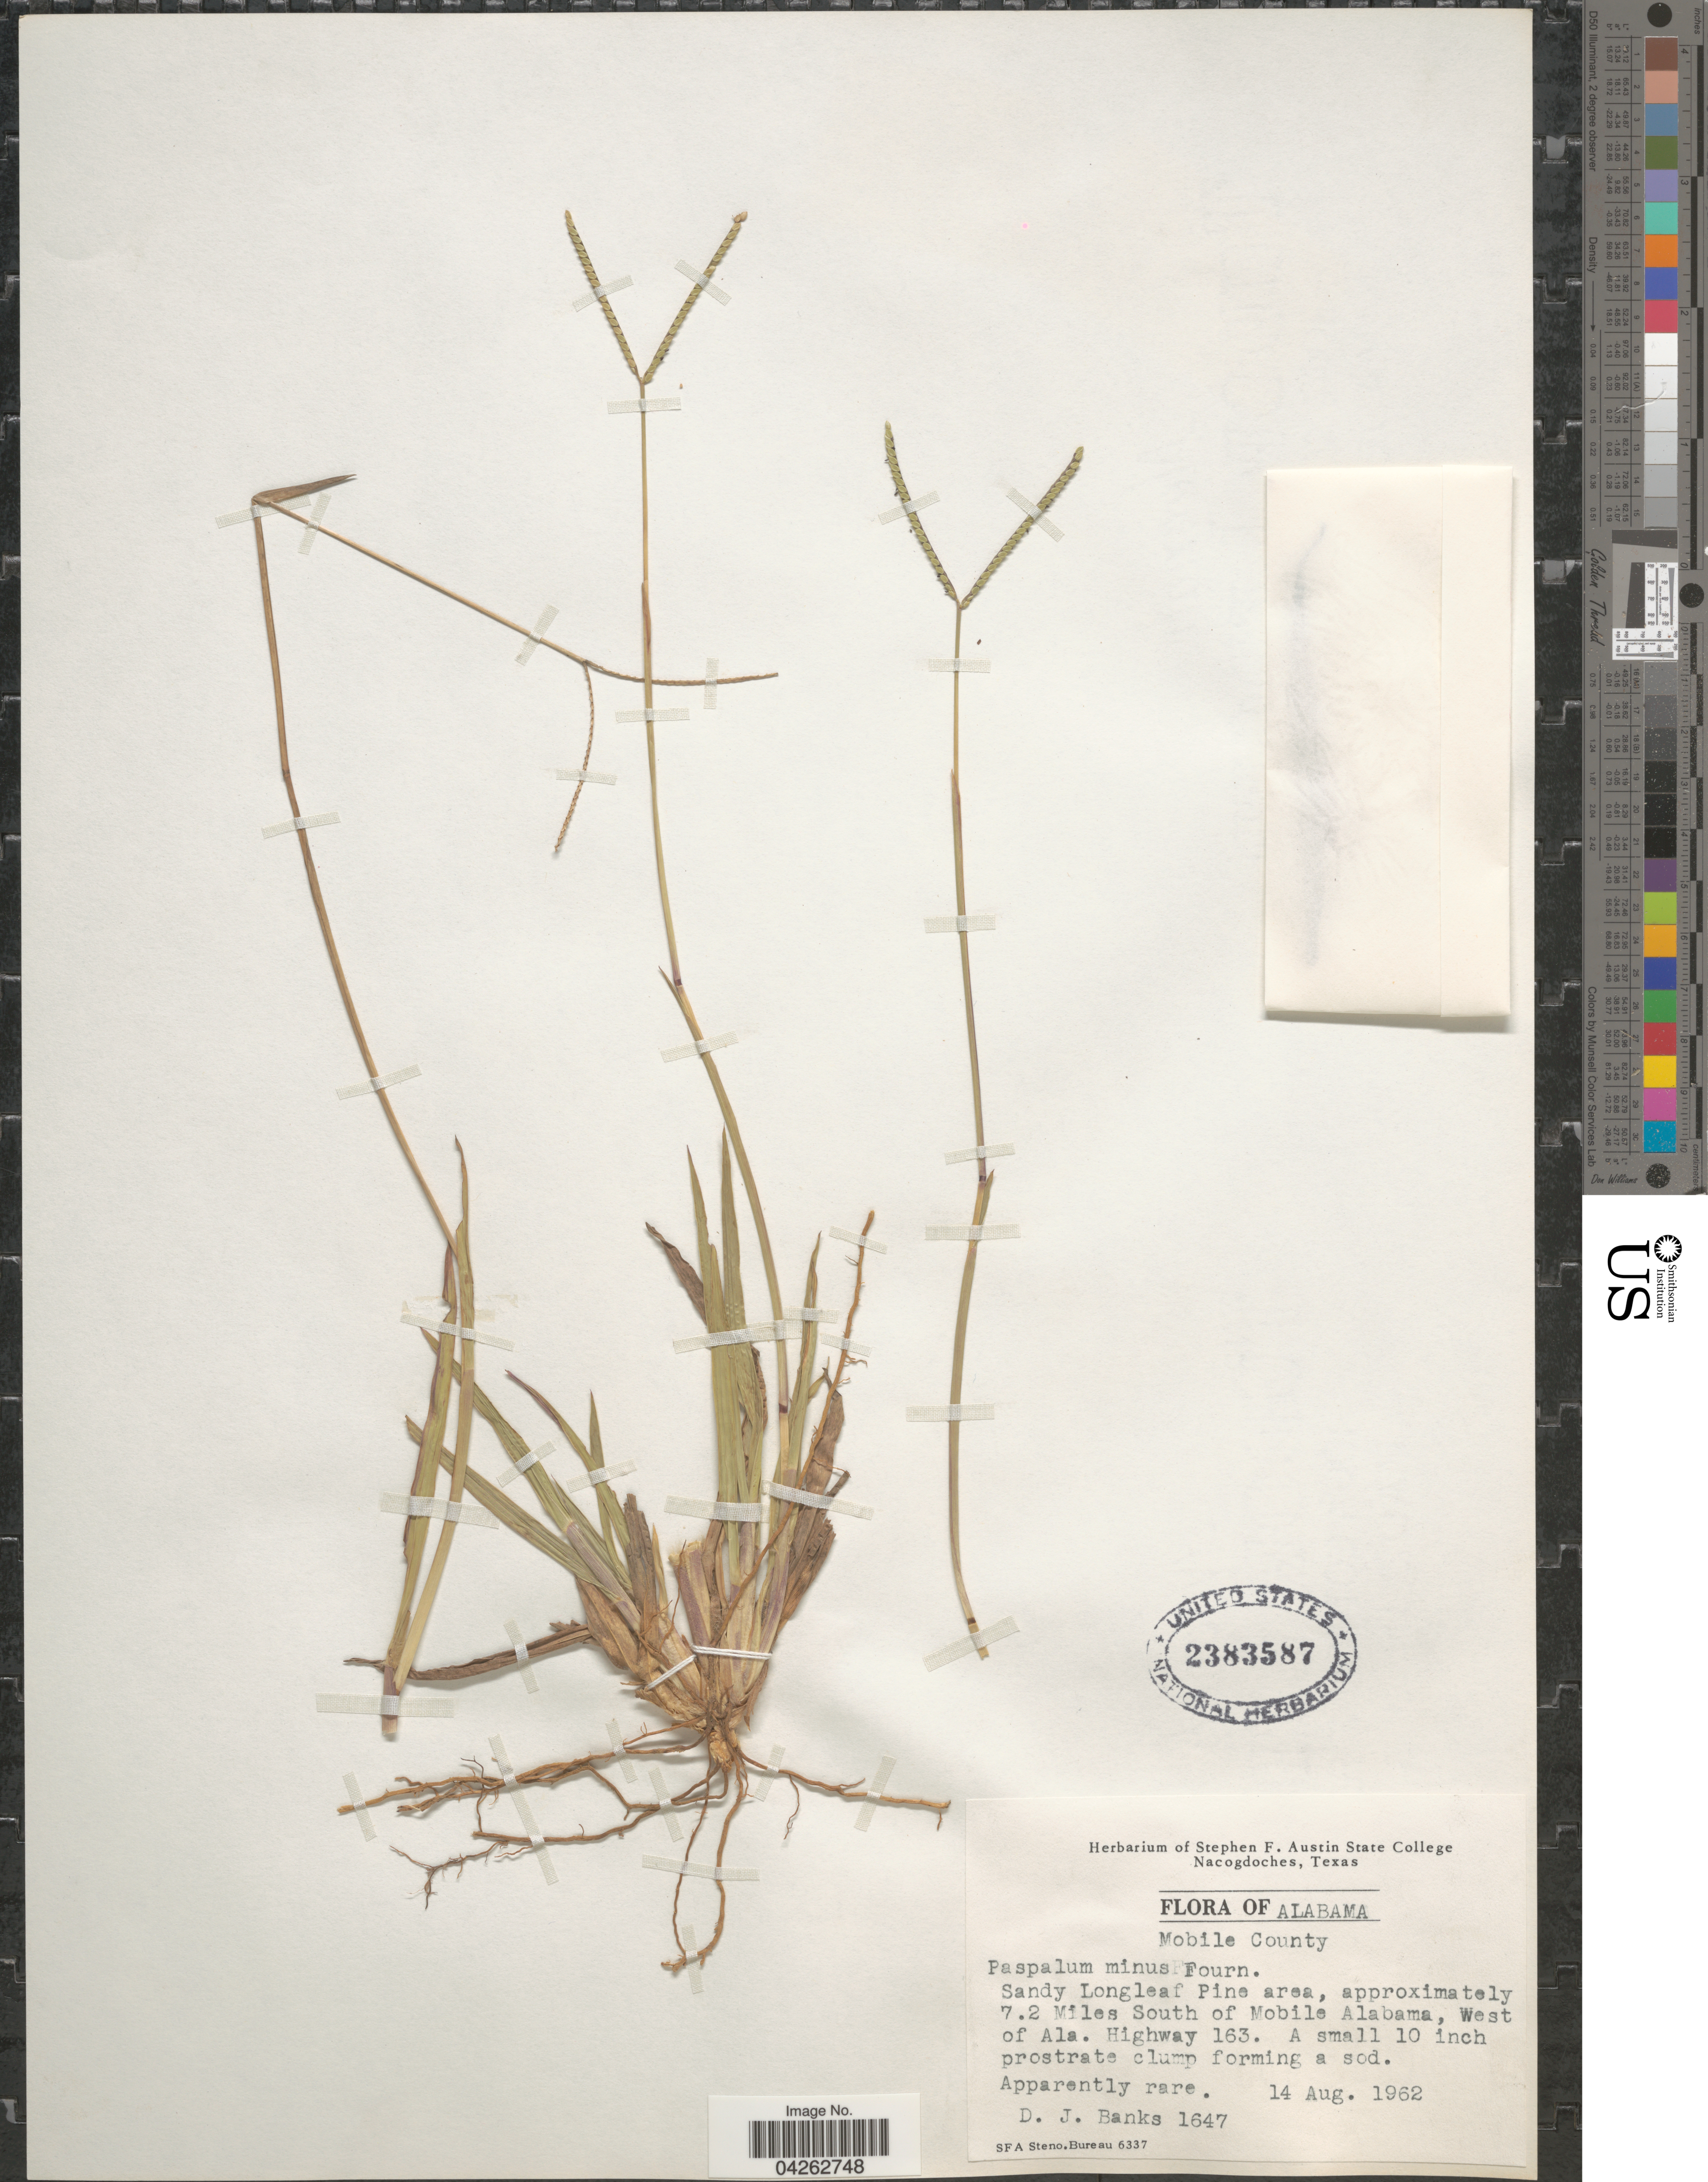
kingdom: Plantae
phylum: Tracheophyta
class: Liliopsida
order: Poales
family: Poaceae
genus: Paspalum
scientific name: Paspalum minus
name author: E. Fourn.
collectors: D. J. Banks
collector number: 1647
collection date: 1962-08-14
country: United States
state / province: Alabama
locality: Mobile County. Sandy Longleaf Pine area, approximately 7.2 Miles South of Mobile Alabama, West of Ala. Highway 163.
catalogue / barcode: US 2383587